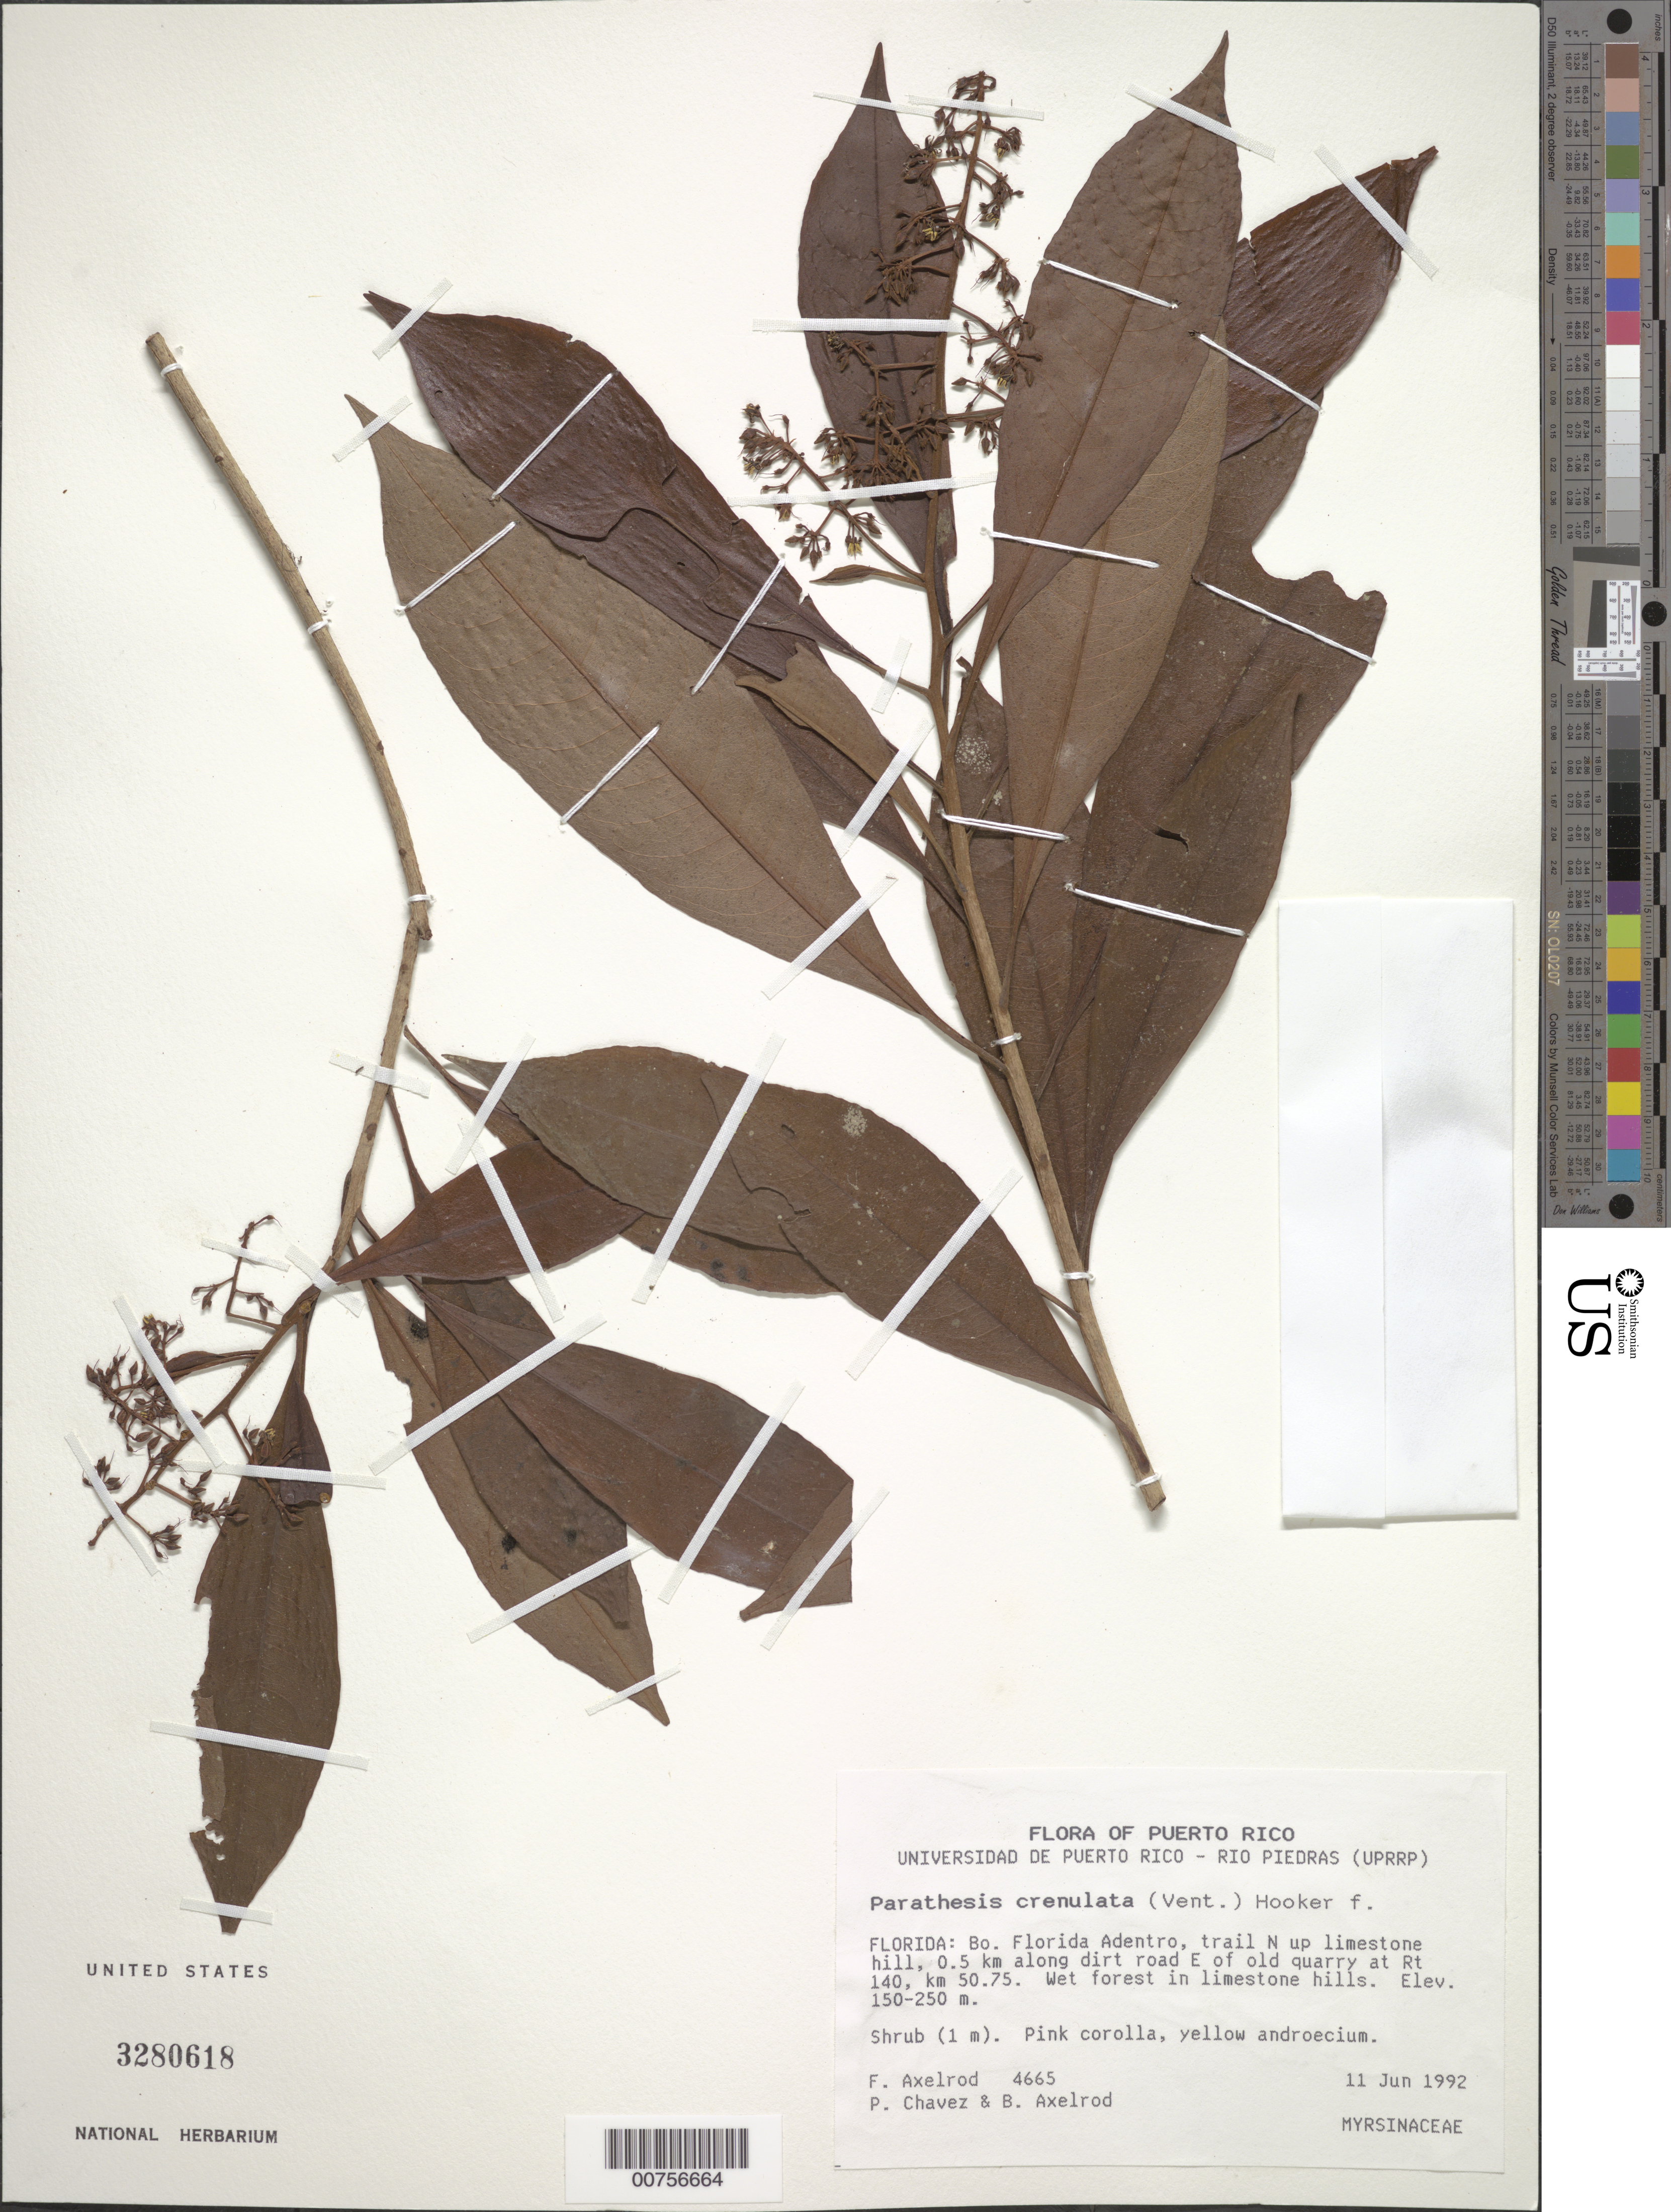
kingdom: Plantae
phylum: Tracheophyta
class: Magnoliopsida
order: Ericales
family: Primulaceae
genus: Parathesis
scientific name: Parathesis crenulata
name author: (Vent.) Hook. f. ex Hemsl.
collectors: F. S. Axelrod, P. Chavez & B. Axelrod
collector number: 4665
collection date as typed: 11 Jun 1992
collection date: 1992-06-11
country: Puerto Rico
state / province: Florida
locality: Florida: Bo. Florida Adentro, trail N up limestone hill, 0.5 km along dirt road E of old quarry at Rt. 140, km 50.75.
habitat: Wet forest in limestone hills.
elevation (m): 150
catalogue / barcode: US 3280618